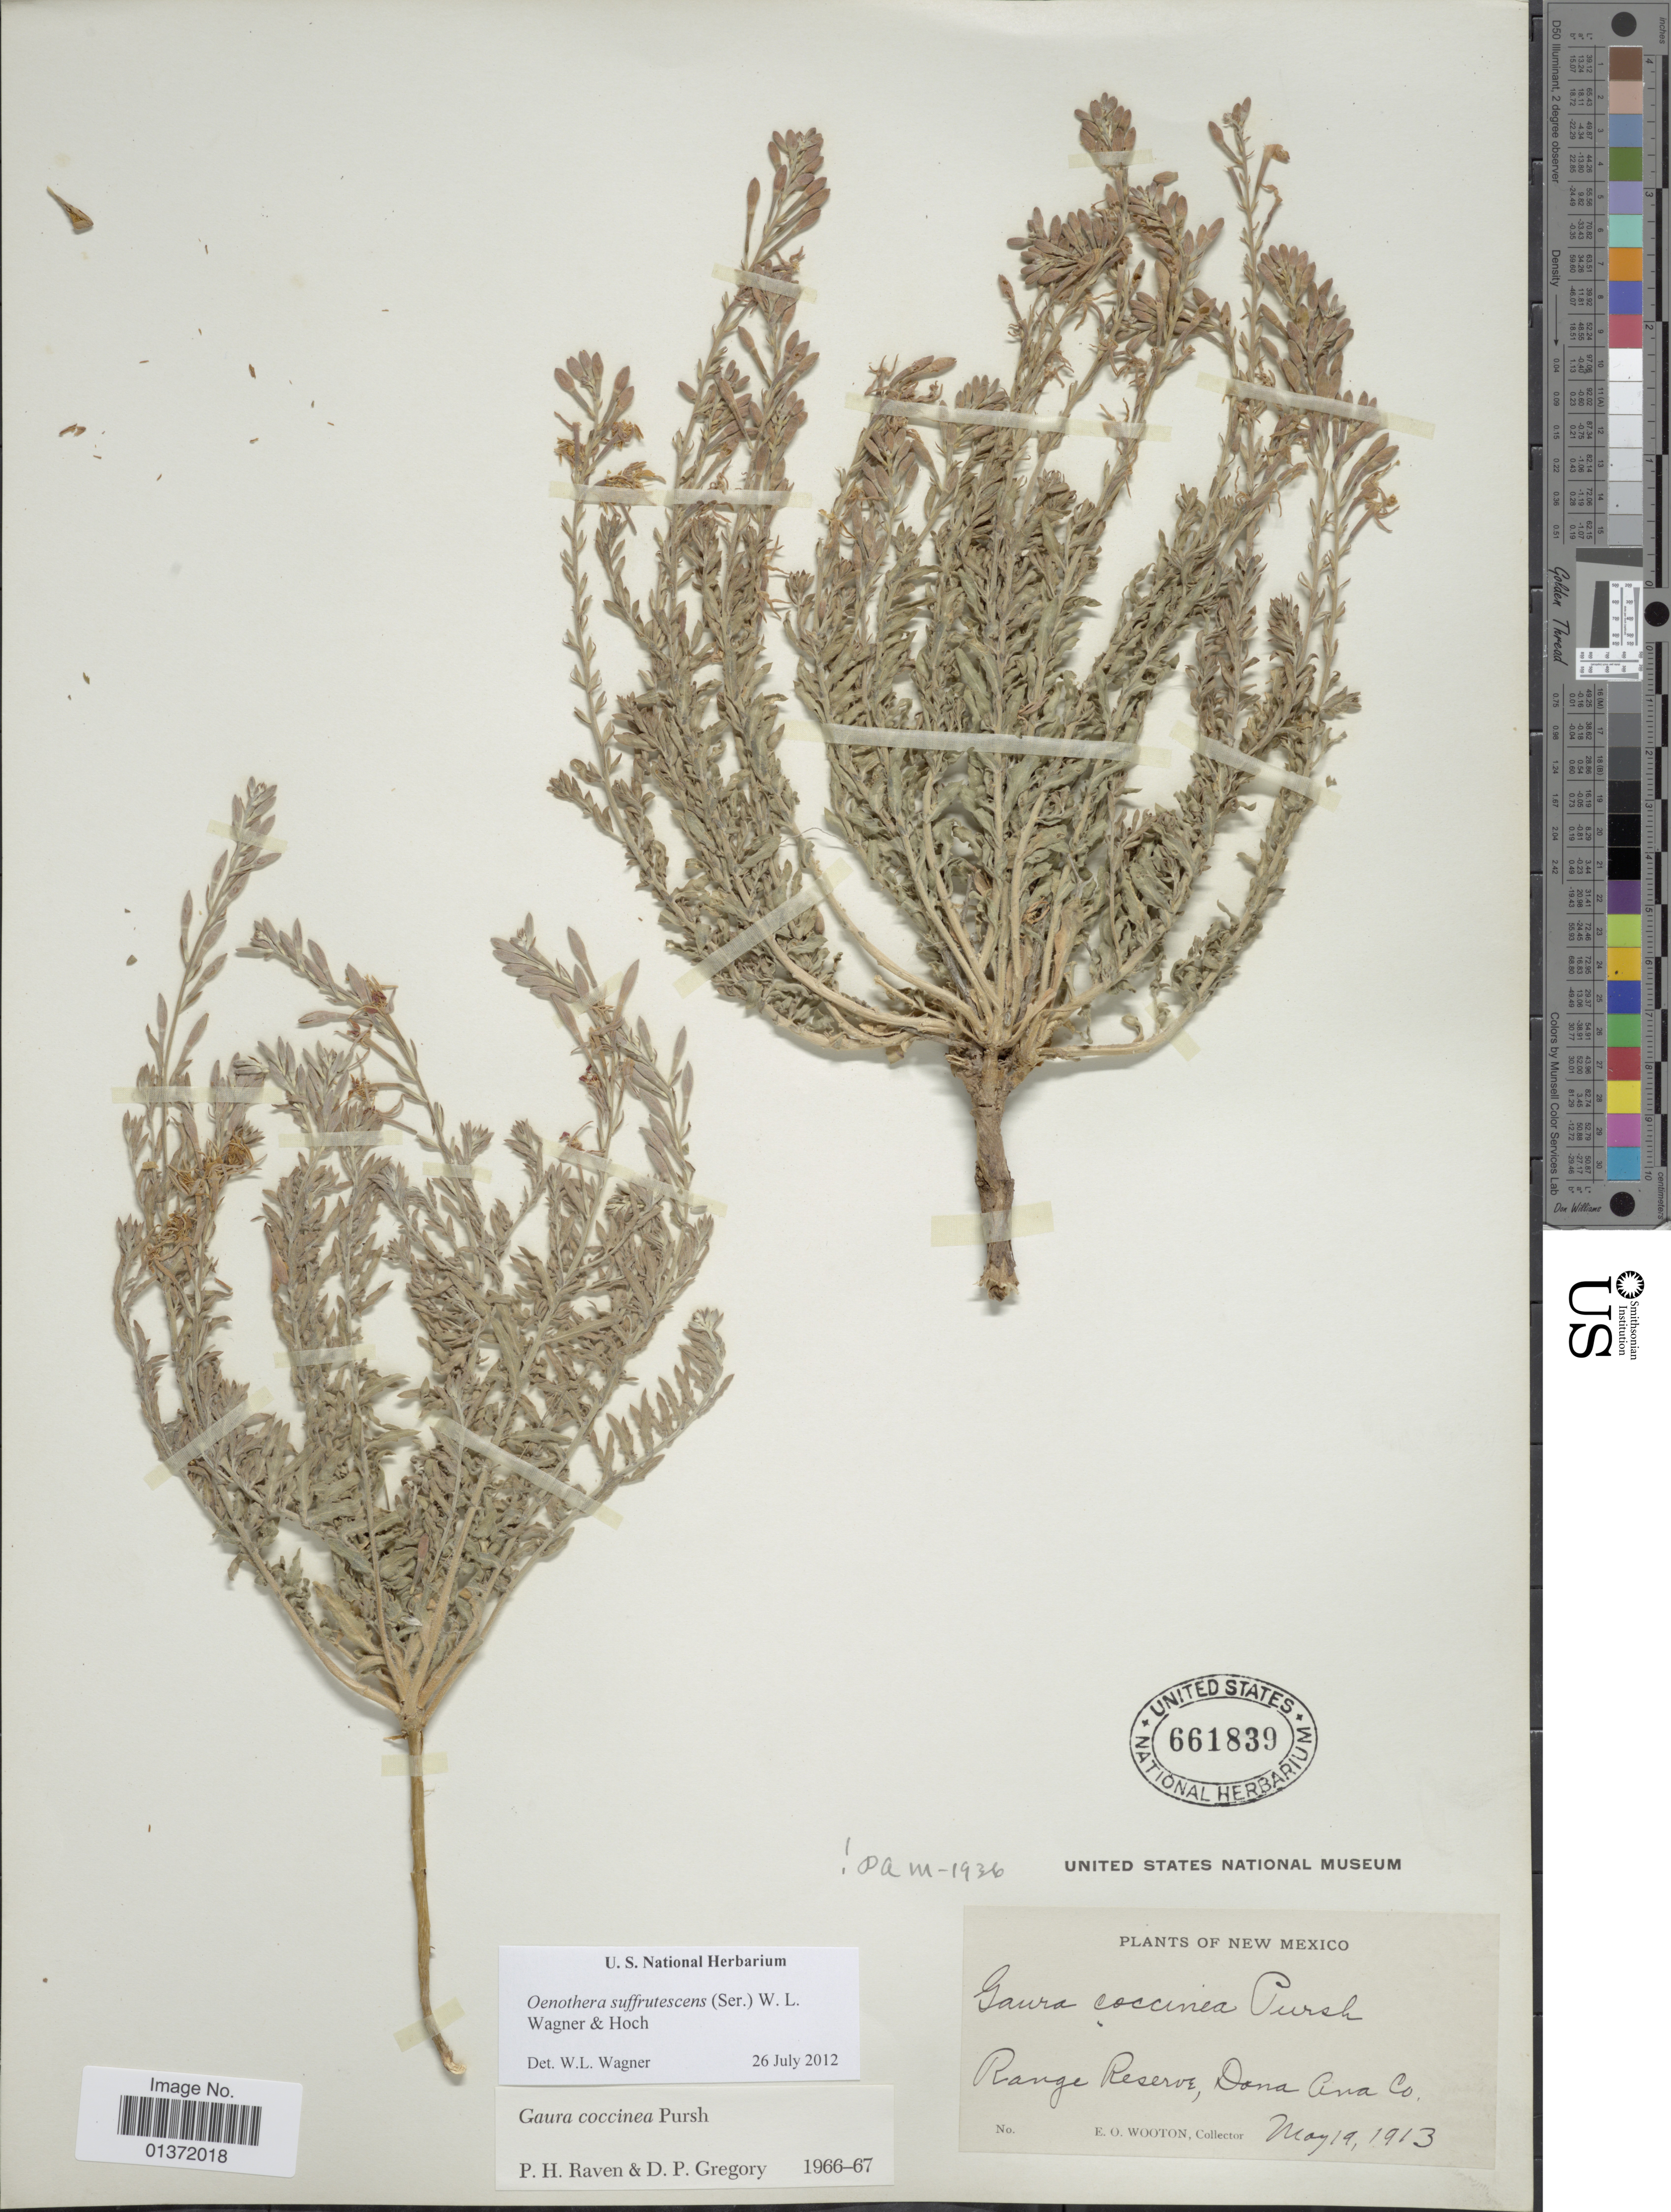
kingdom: Plantae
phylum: Tracheophyta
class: Magnoliopsida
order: Myrtales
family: Onagraceae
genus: Oenothera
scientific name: Oenothera suffrutescens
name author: (Ser.) W.L. Wagner & Hoch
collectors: E. O. Wooton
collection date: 1913-05-19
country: United States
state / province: New Mexico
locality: Range Reserve, Dona Pena Co.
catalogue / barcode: US 661839